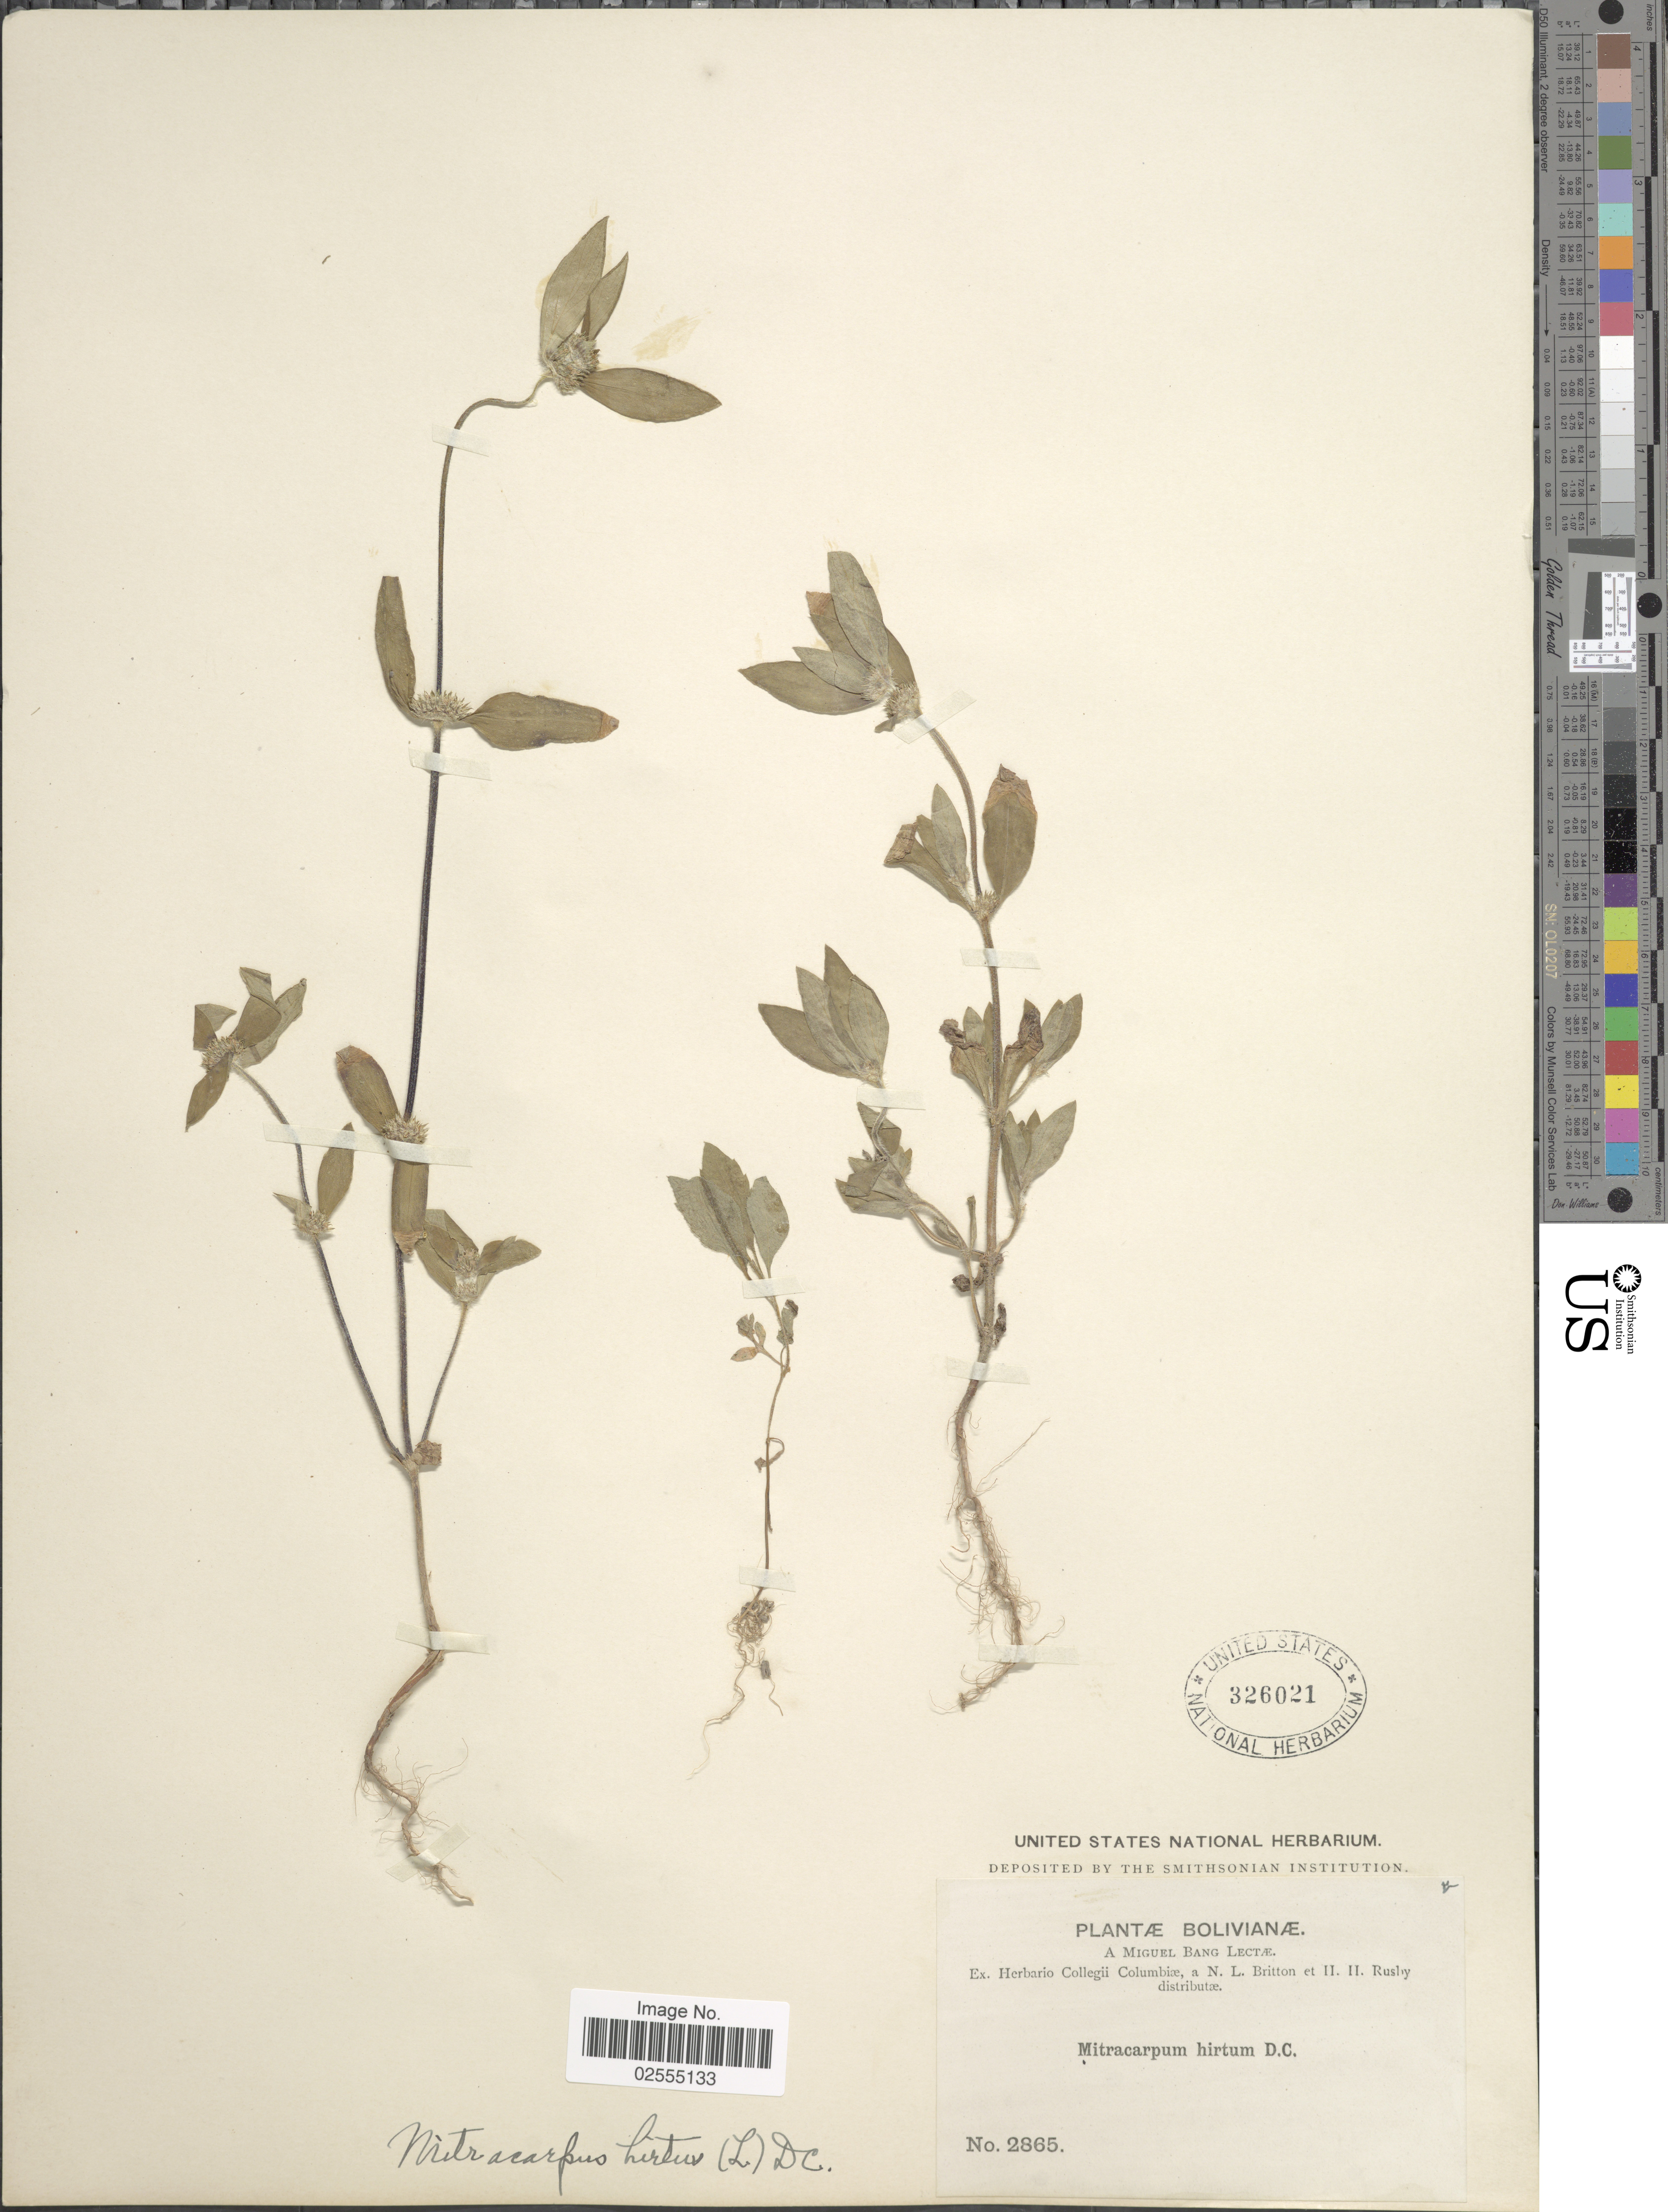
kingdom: Plantae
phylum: Tracheophyta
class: Magnoliopsida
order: Gentianales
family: Rubiaceae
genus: Mitracarpus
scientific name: Mitracarpus hirtus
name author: (L.) DC.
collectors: M. Bang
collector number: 2865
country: Bolivia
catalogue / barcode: US 326021